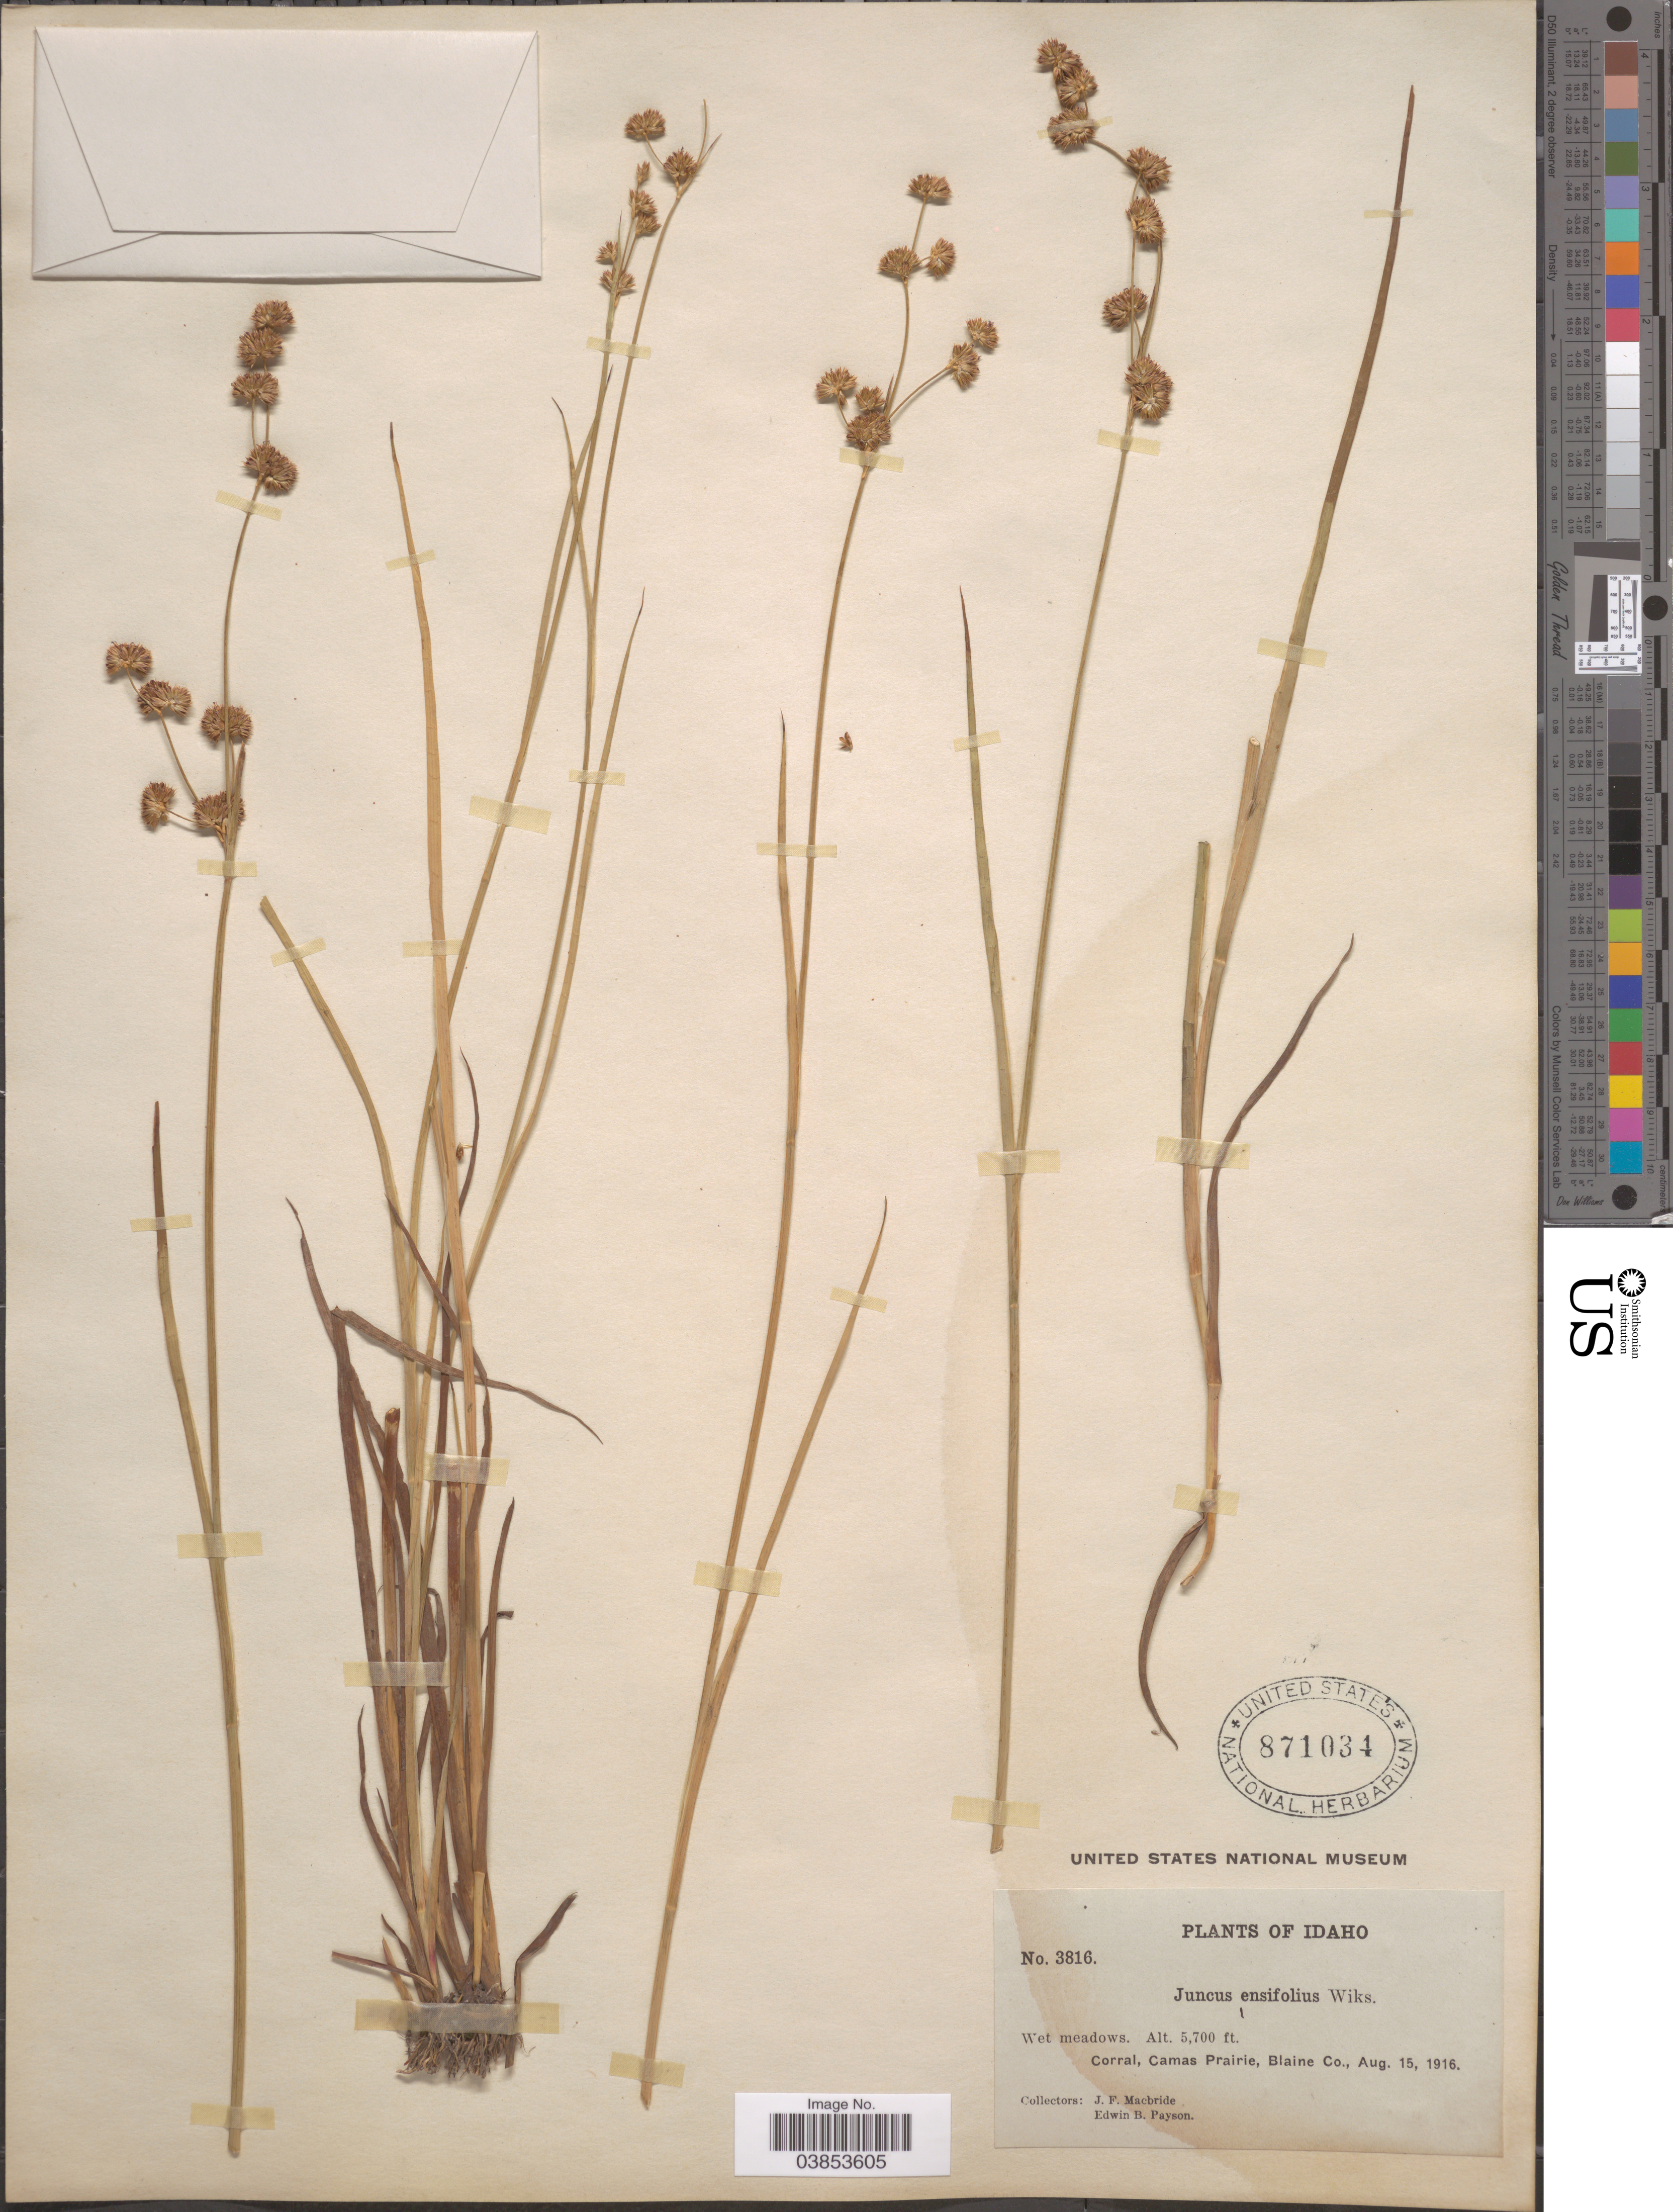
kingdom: Plantae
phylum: Tracheophyta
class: Liliopsida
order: Poales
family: Juncaceae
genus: Juncus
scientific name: Juncus ensifolius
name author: Wikstr.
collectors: J. F. Macbride & E. B. Payson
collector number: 3816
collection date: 1916-08-15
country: United States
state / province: Idaho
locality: Corral, Camas Prairie, Blaine Co.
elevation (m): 1737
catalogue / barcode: US 871034